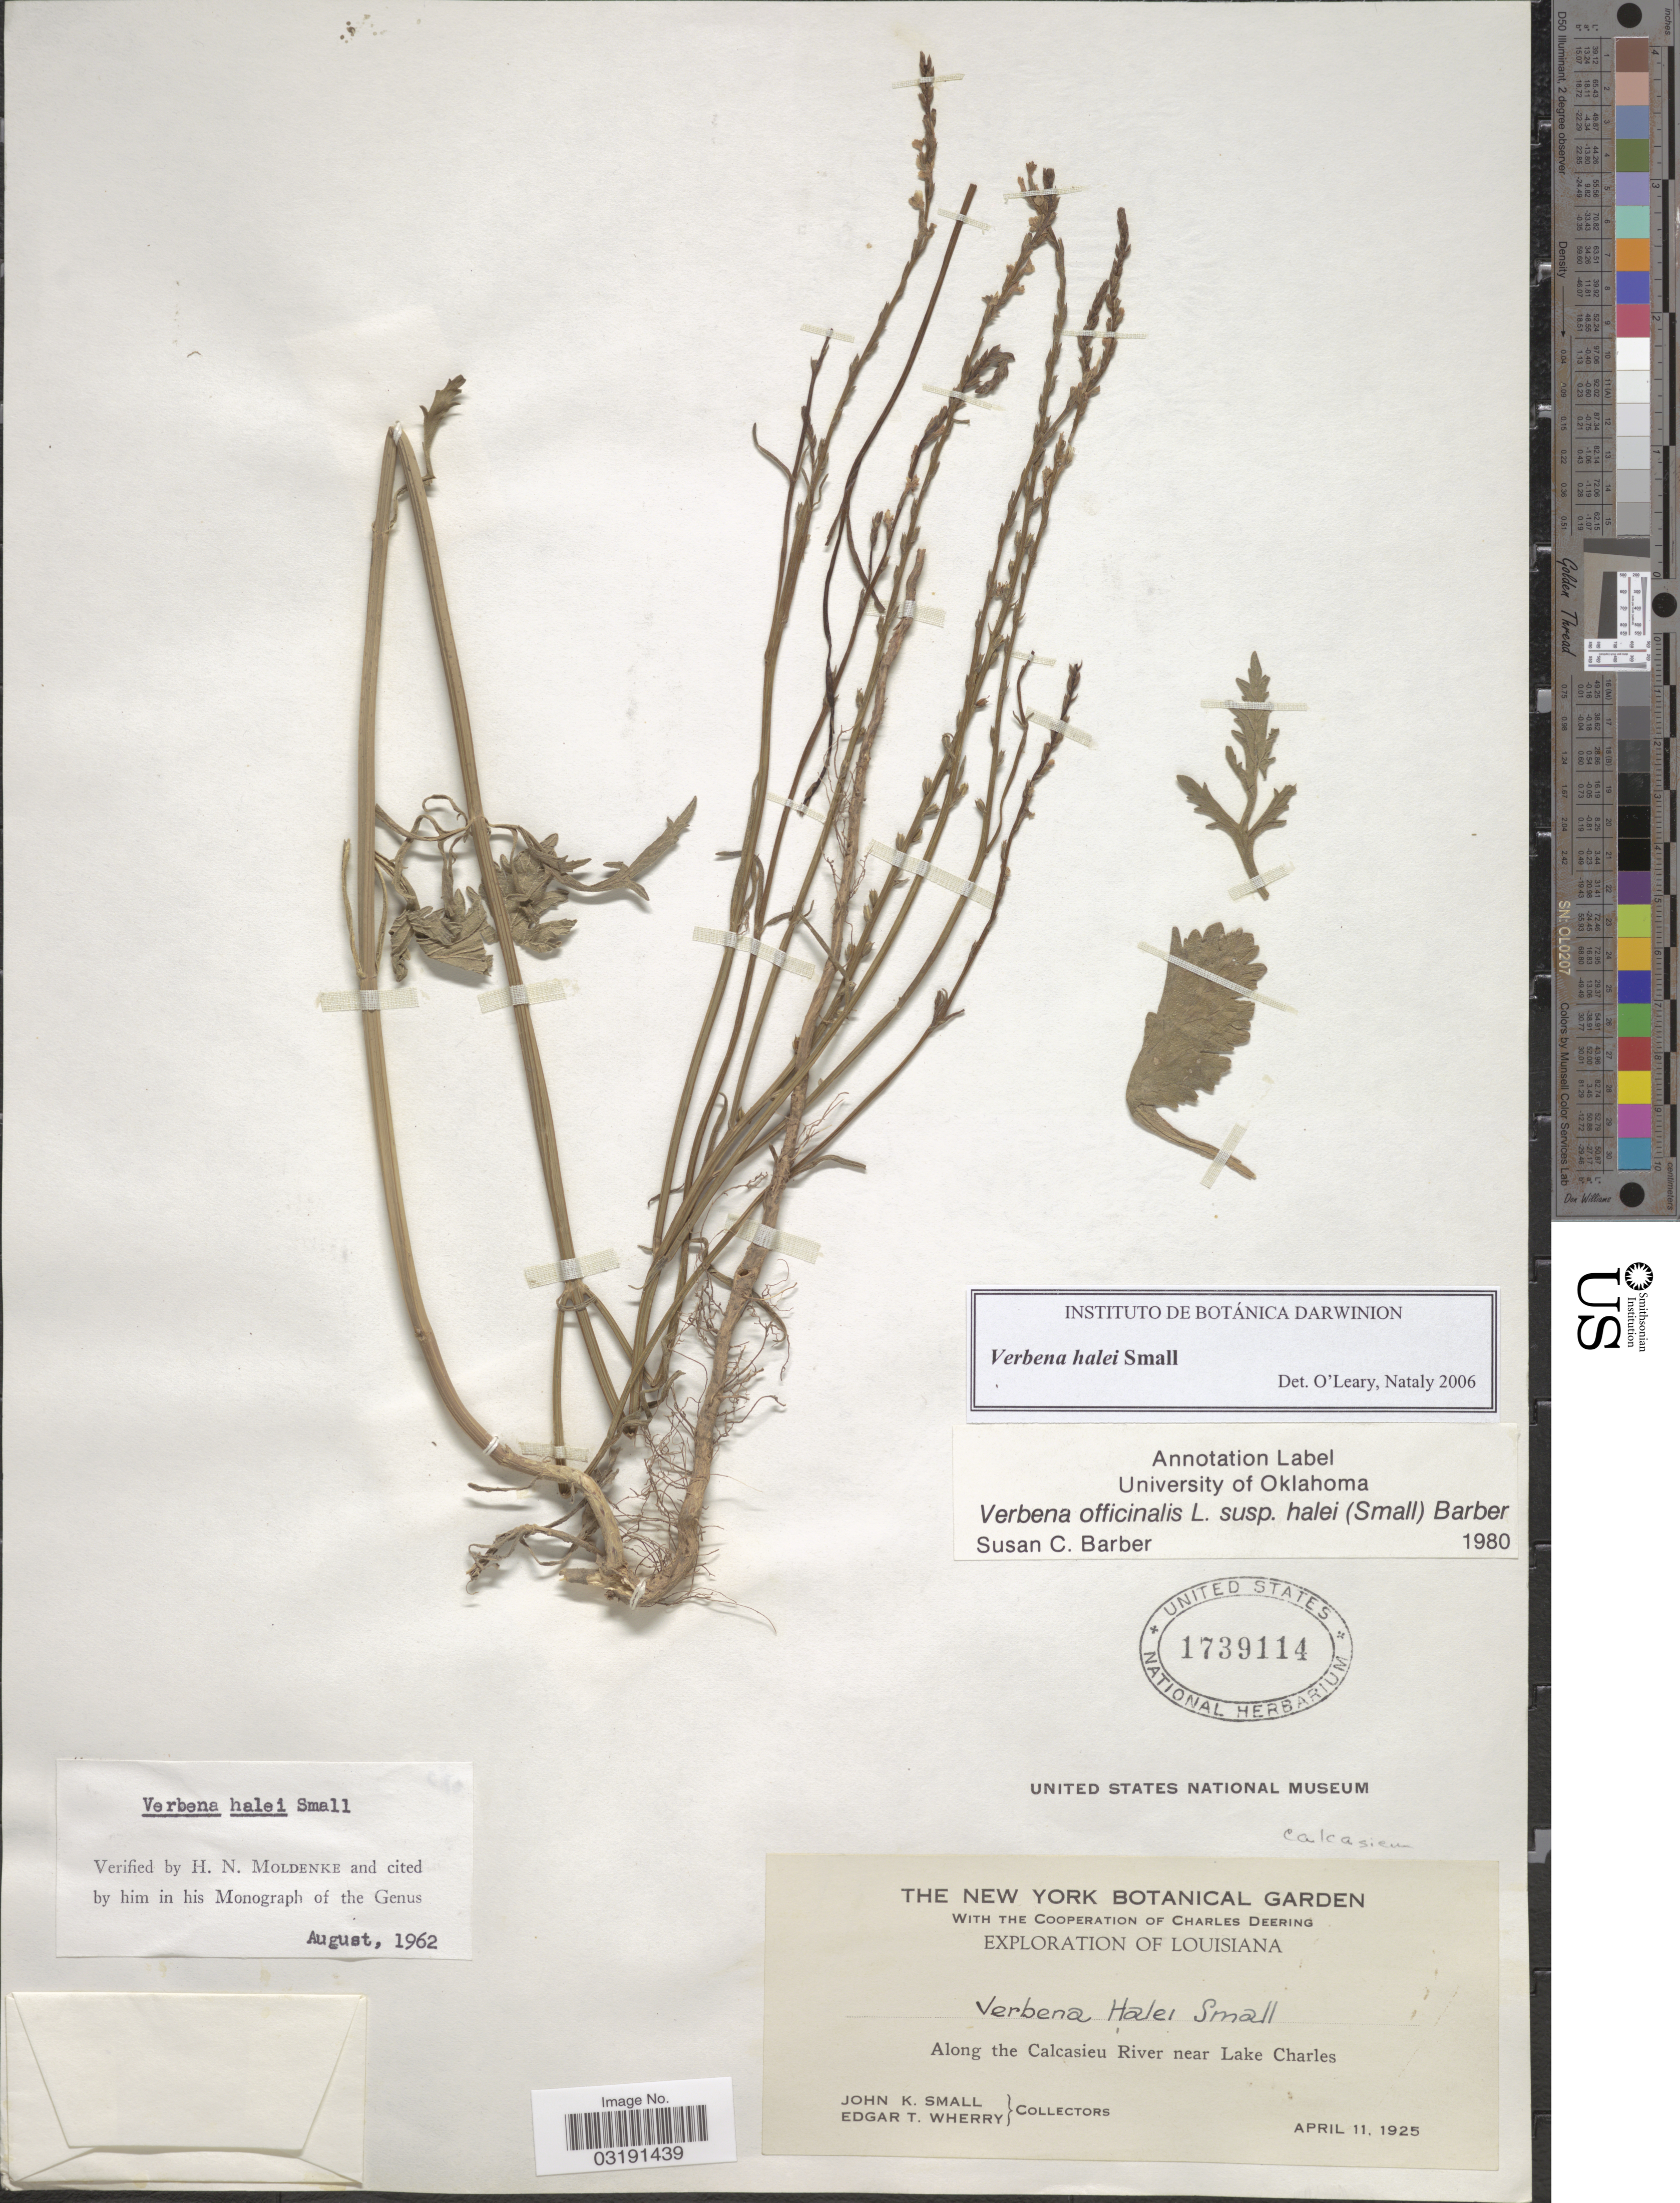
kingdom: Plantae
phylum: Tracheophyta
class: Magnoliopsida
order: Lamiales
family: Verbenaceae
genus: Verbena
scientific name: Verbena halei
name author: Small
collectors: J. K. Small & E. T. Wherry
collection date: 1925-04-11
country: United States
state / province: Louisiana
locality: Along the Calcasieu River near Lake Charles.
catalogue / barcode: US 1739114